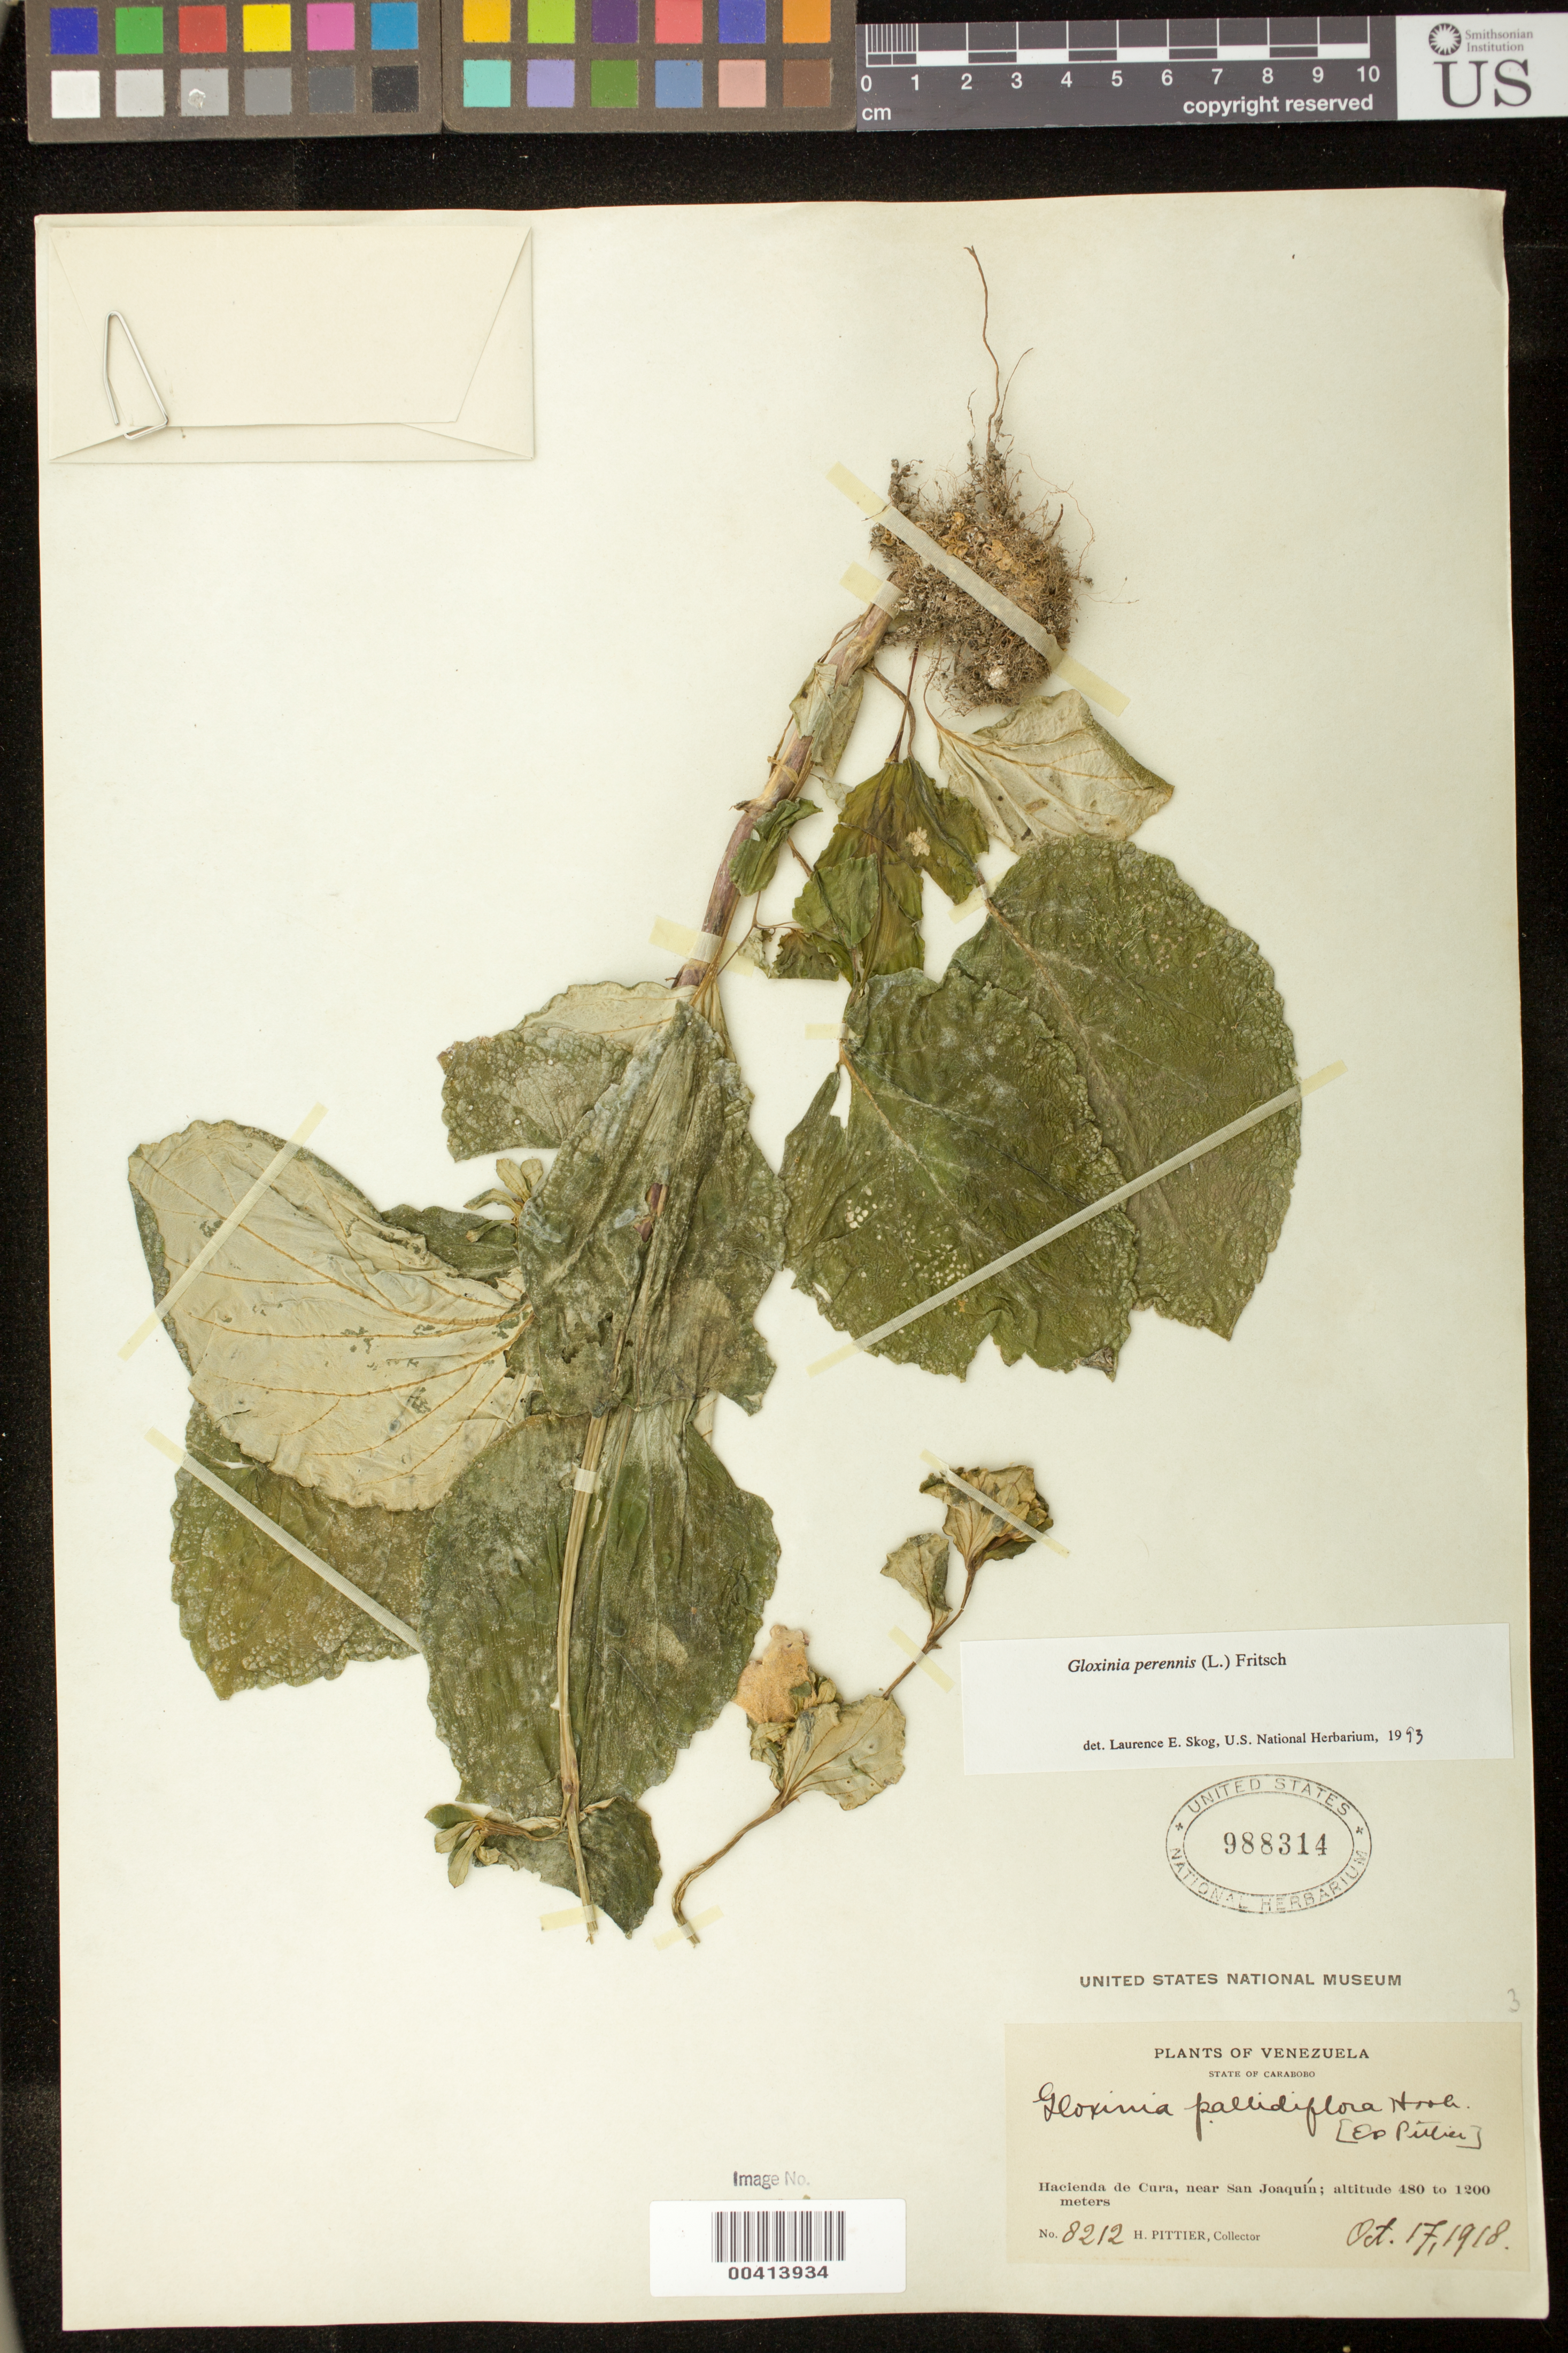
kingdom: Plantae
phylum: Tracheophyta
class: Magnoliopsida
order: Lamiales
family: Gesneriaceae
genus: Gloxinia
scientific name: Gloxinia perennis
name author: (L.) Fritsch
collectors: H. F. Pittier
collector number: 8212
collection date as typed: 17 Oct 1918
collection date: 1918-10-17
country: Venezuela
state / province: Carabobo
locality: Hacienda de Cura, near San Joaquin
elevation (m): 480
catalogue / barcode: US 988314